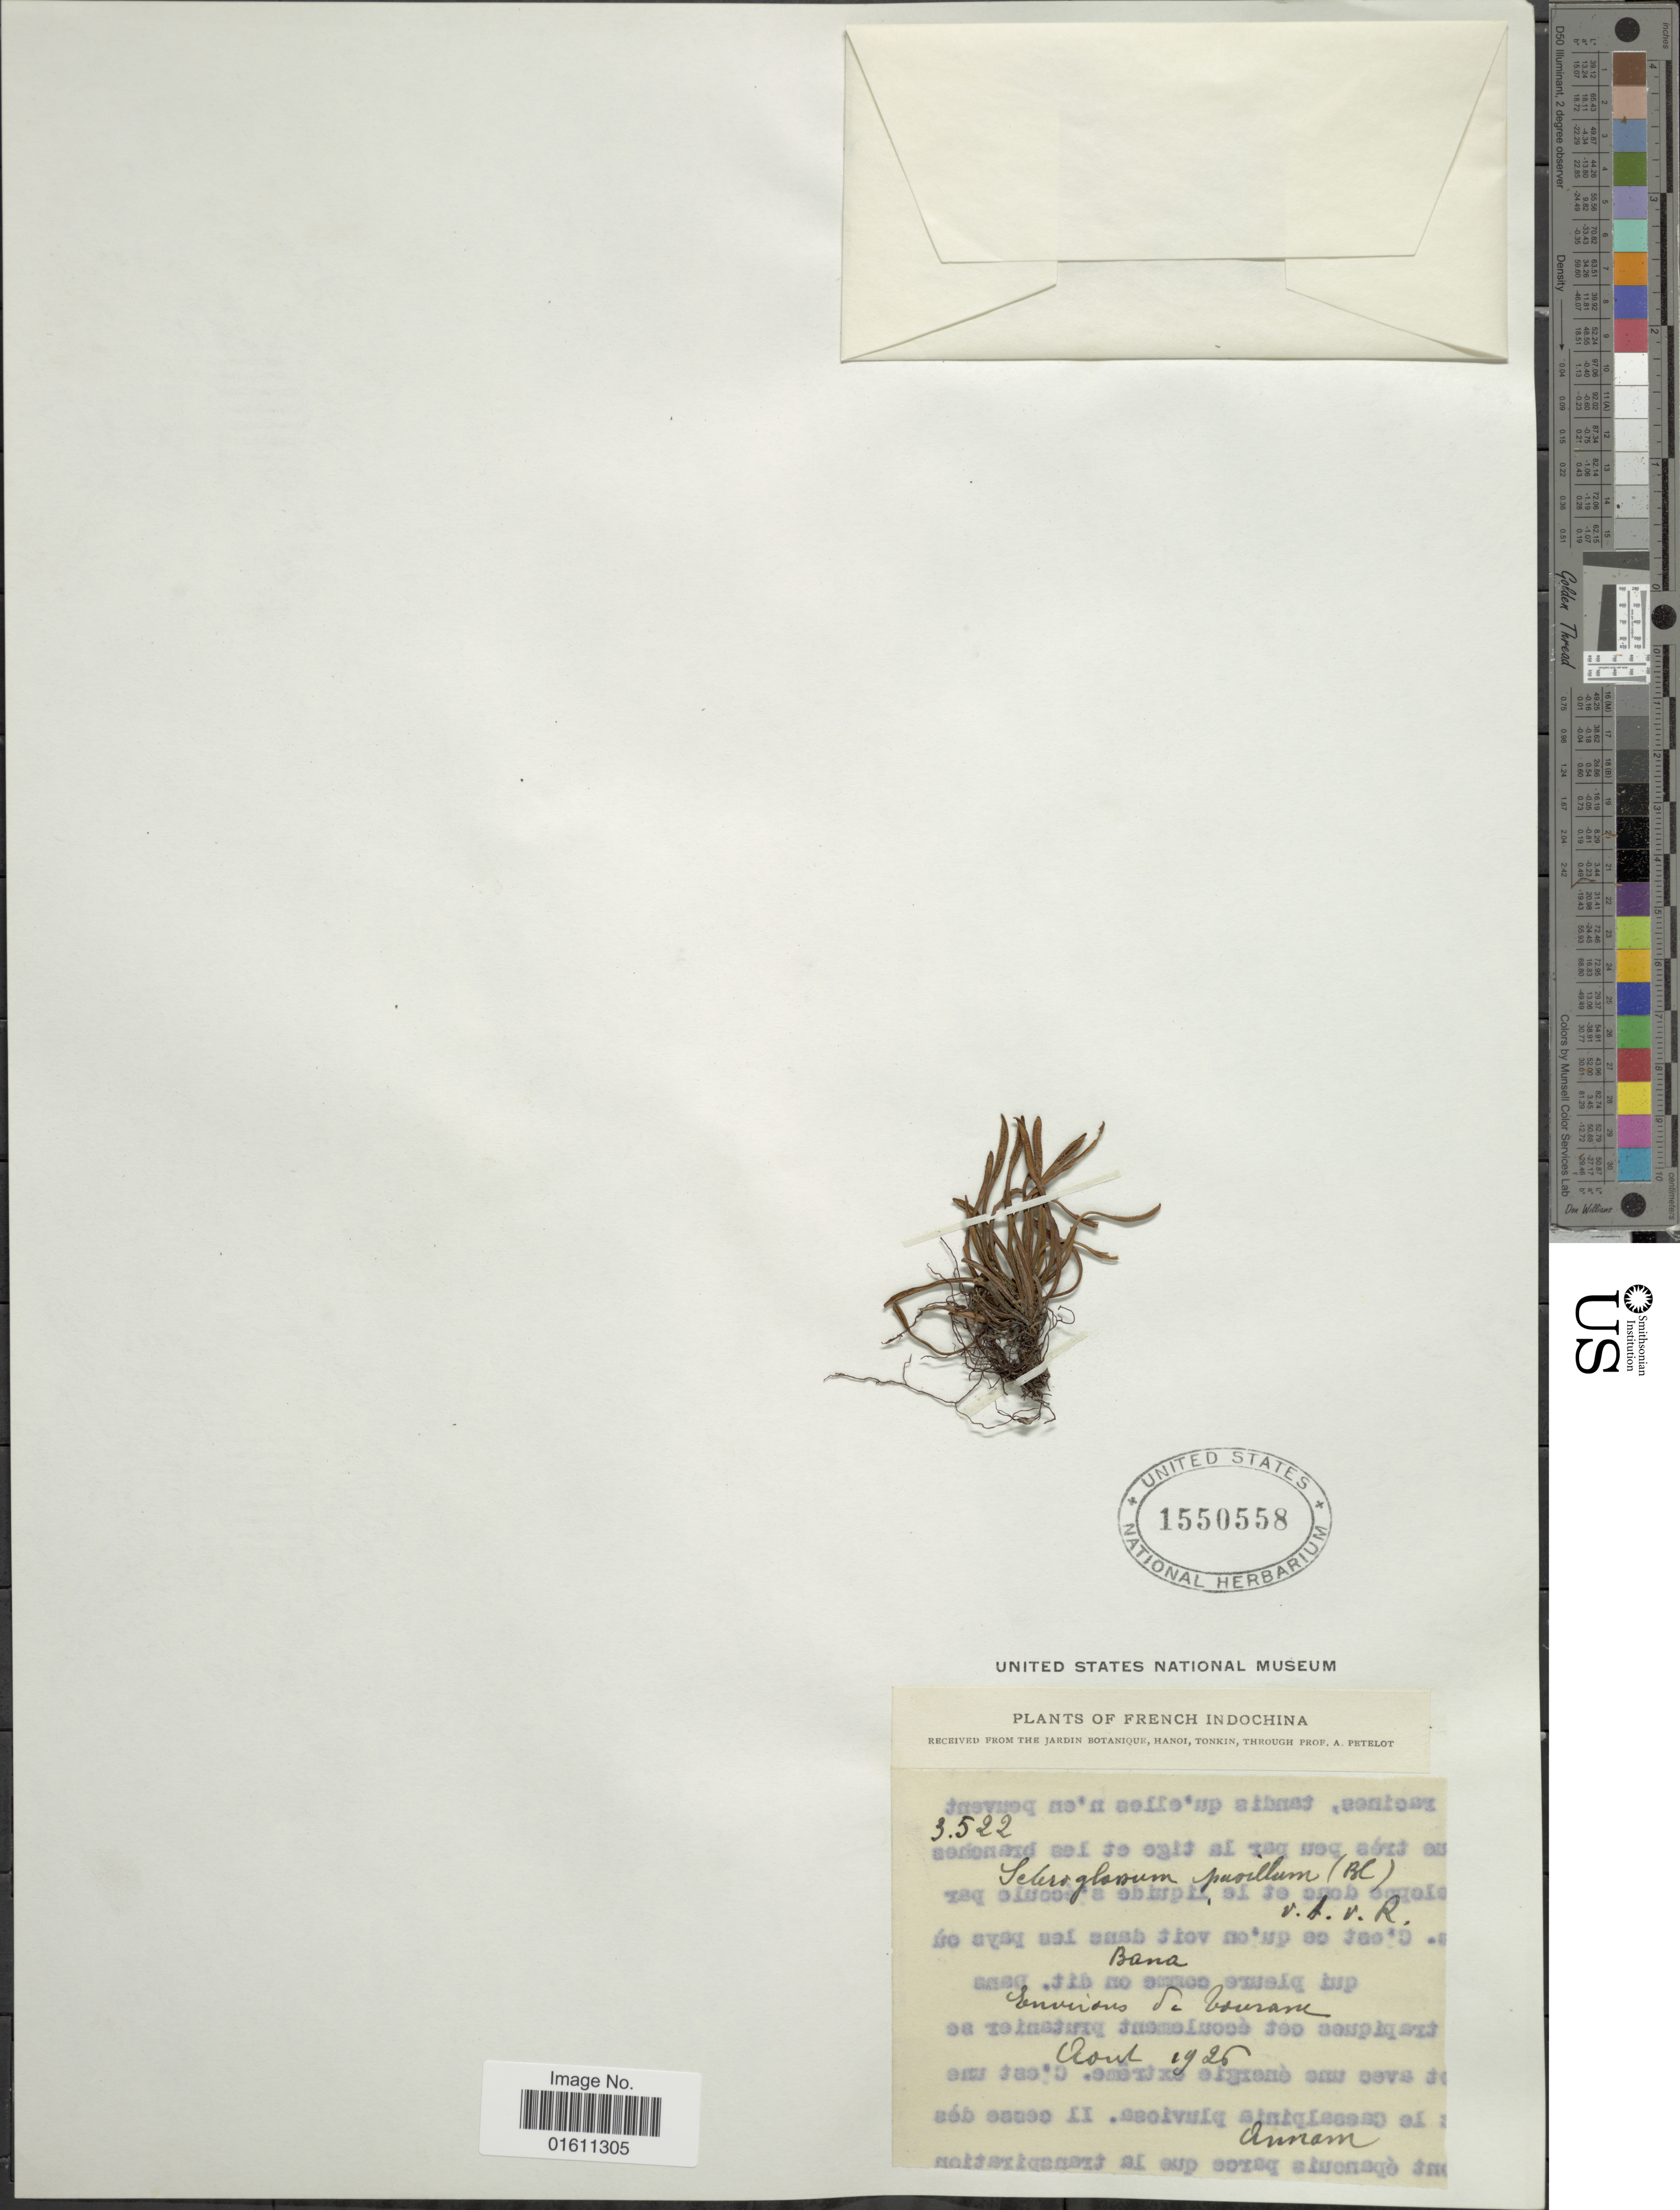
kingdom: Plantae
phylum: Tracheophyta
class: Polypodiopsida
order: Polypodiales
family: Polypodiaceae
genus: Scleroglossum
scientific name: Scleroglossum pusillum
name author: (Blume) Alderw.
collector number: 3522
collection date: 1926-08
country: Vietnam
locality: Annam.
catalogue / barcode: US 1550558